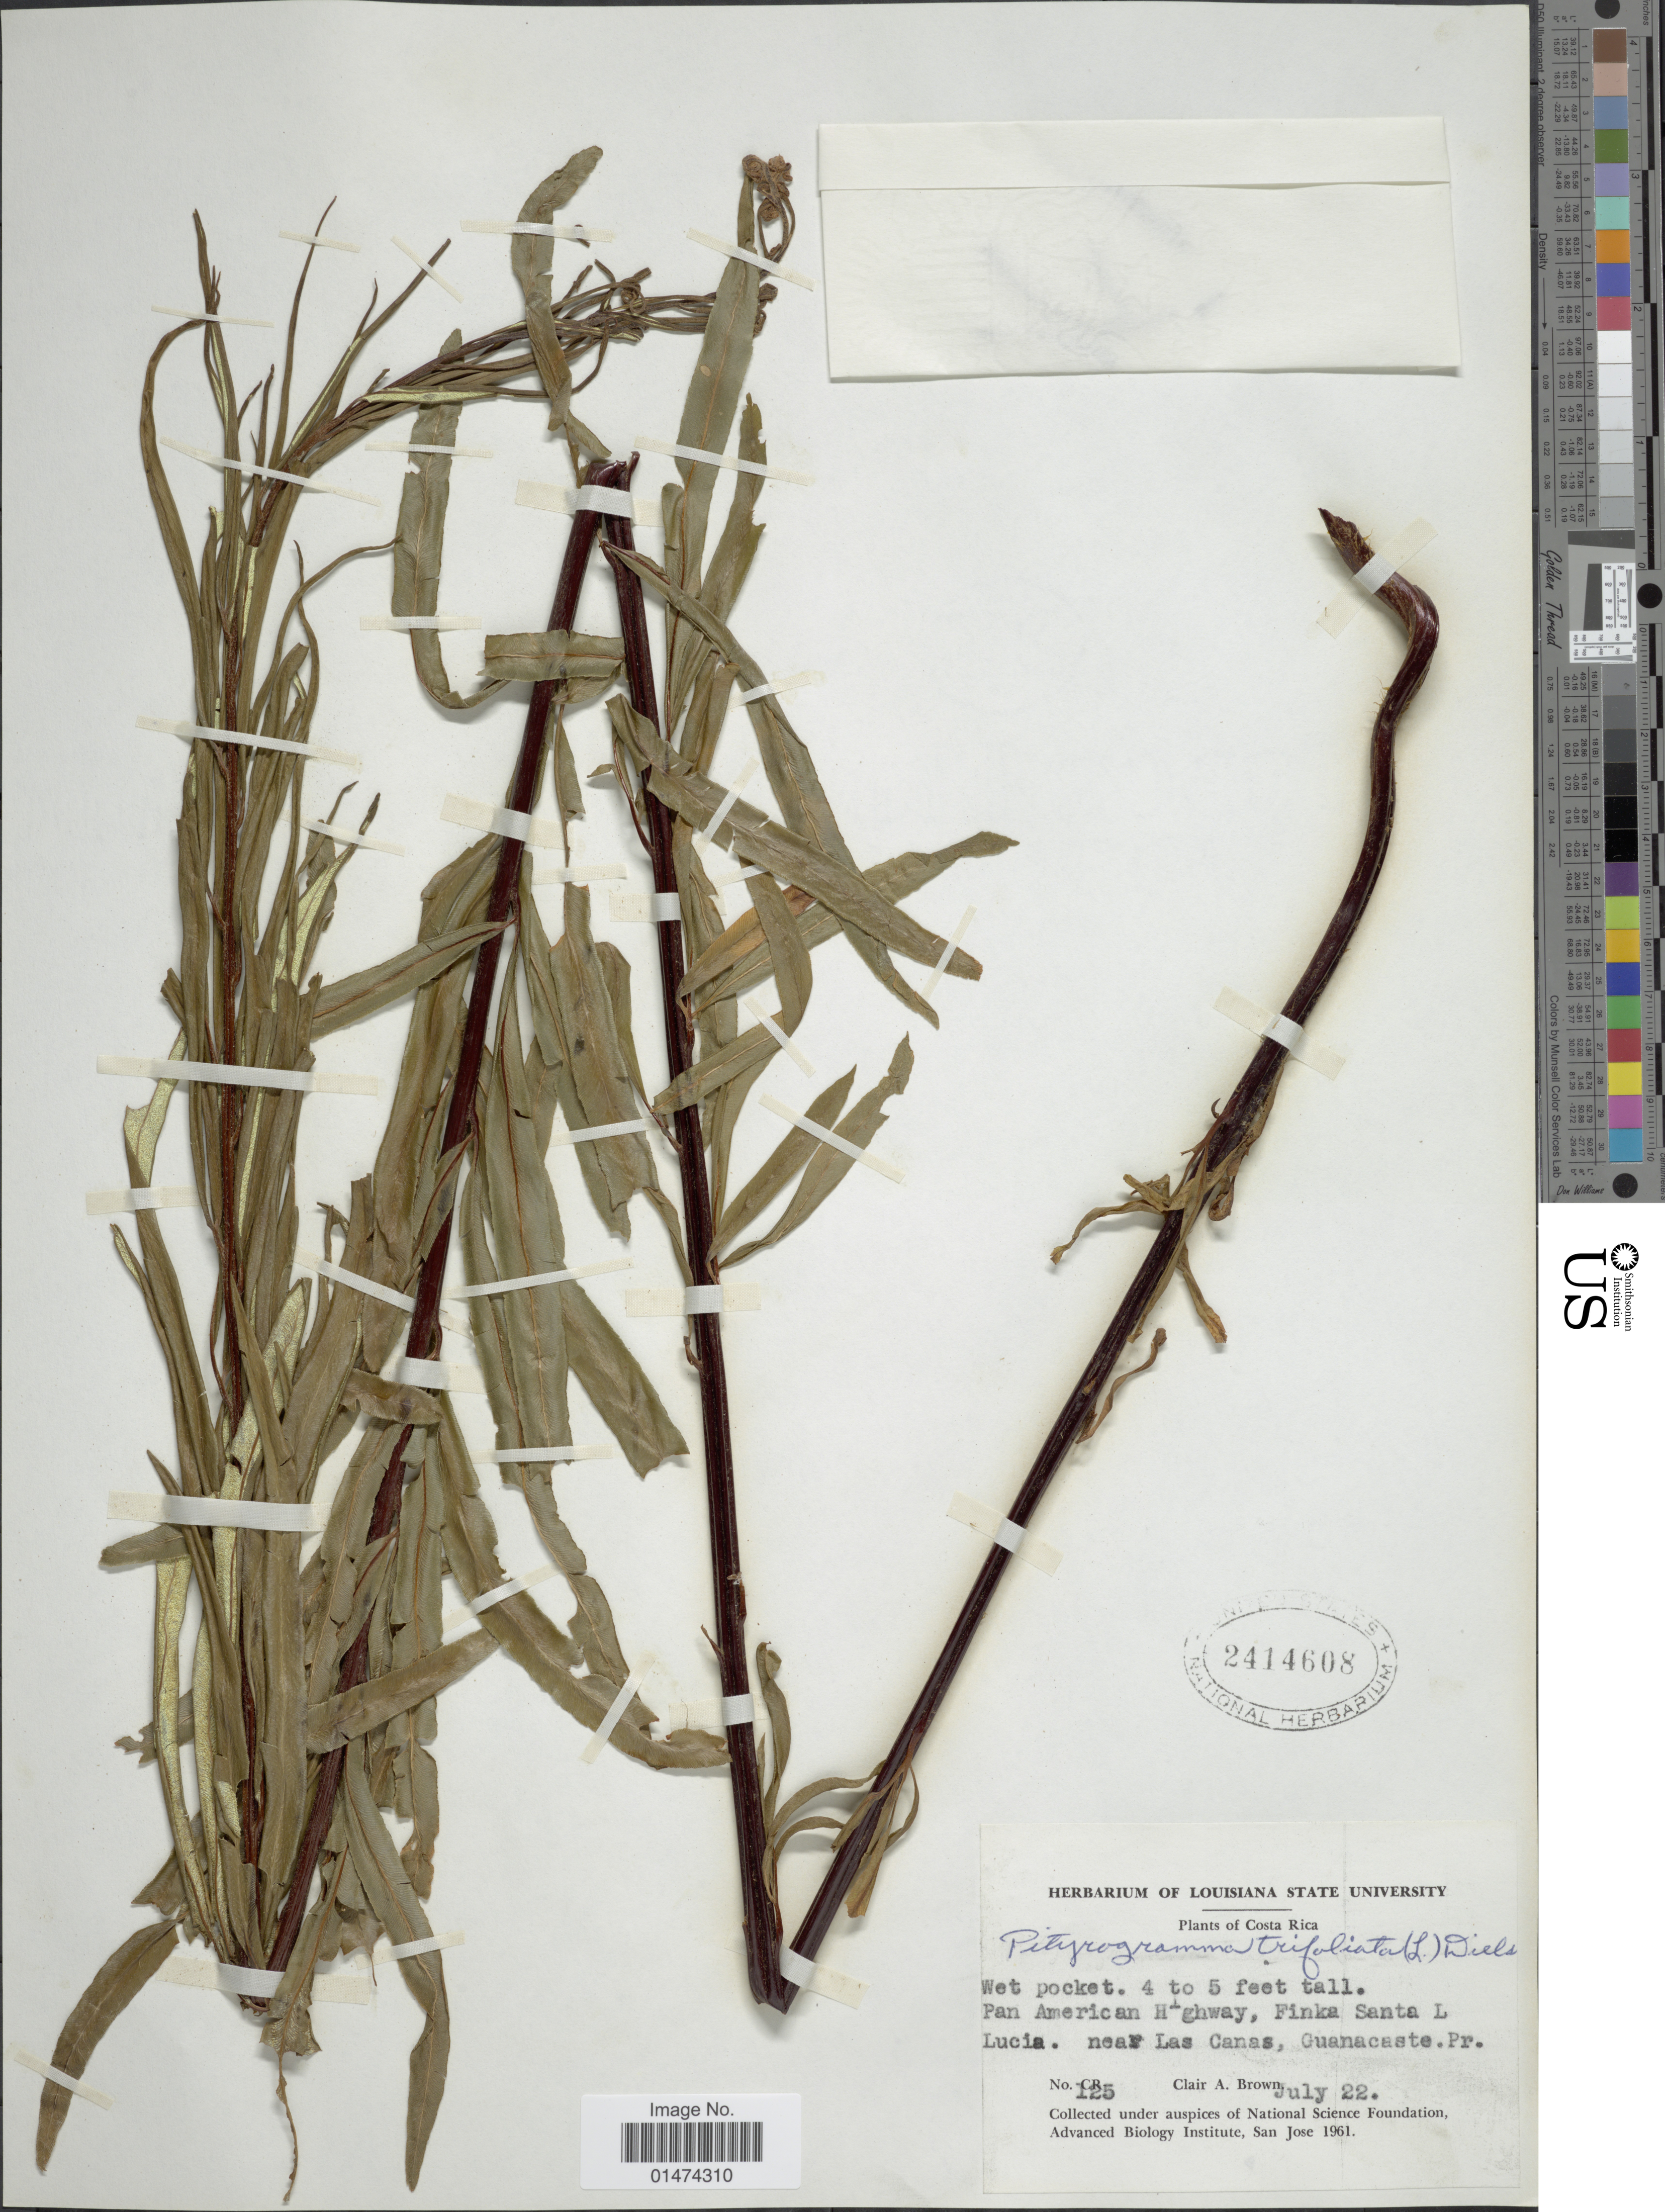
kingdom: Plantae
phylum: Tracheophyta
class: Polypodiopsida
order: Polypodiales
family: Pteridaceae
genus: Pityrogramma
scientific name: Pityrogramma trifoliata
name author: (L.) R.M. Tryon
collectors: C. A. Brown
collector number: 125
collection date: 1961-07-22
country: Costa Rica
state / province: San José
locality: Pan American Highway, Finka Santa L Lucia. near Las Canas, Guanacaste. Pr.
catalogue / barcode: US 2414608